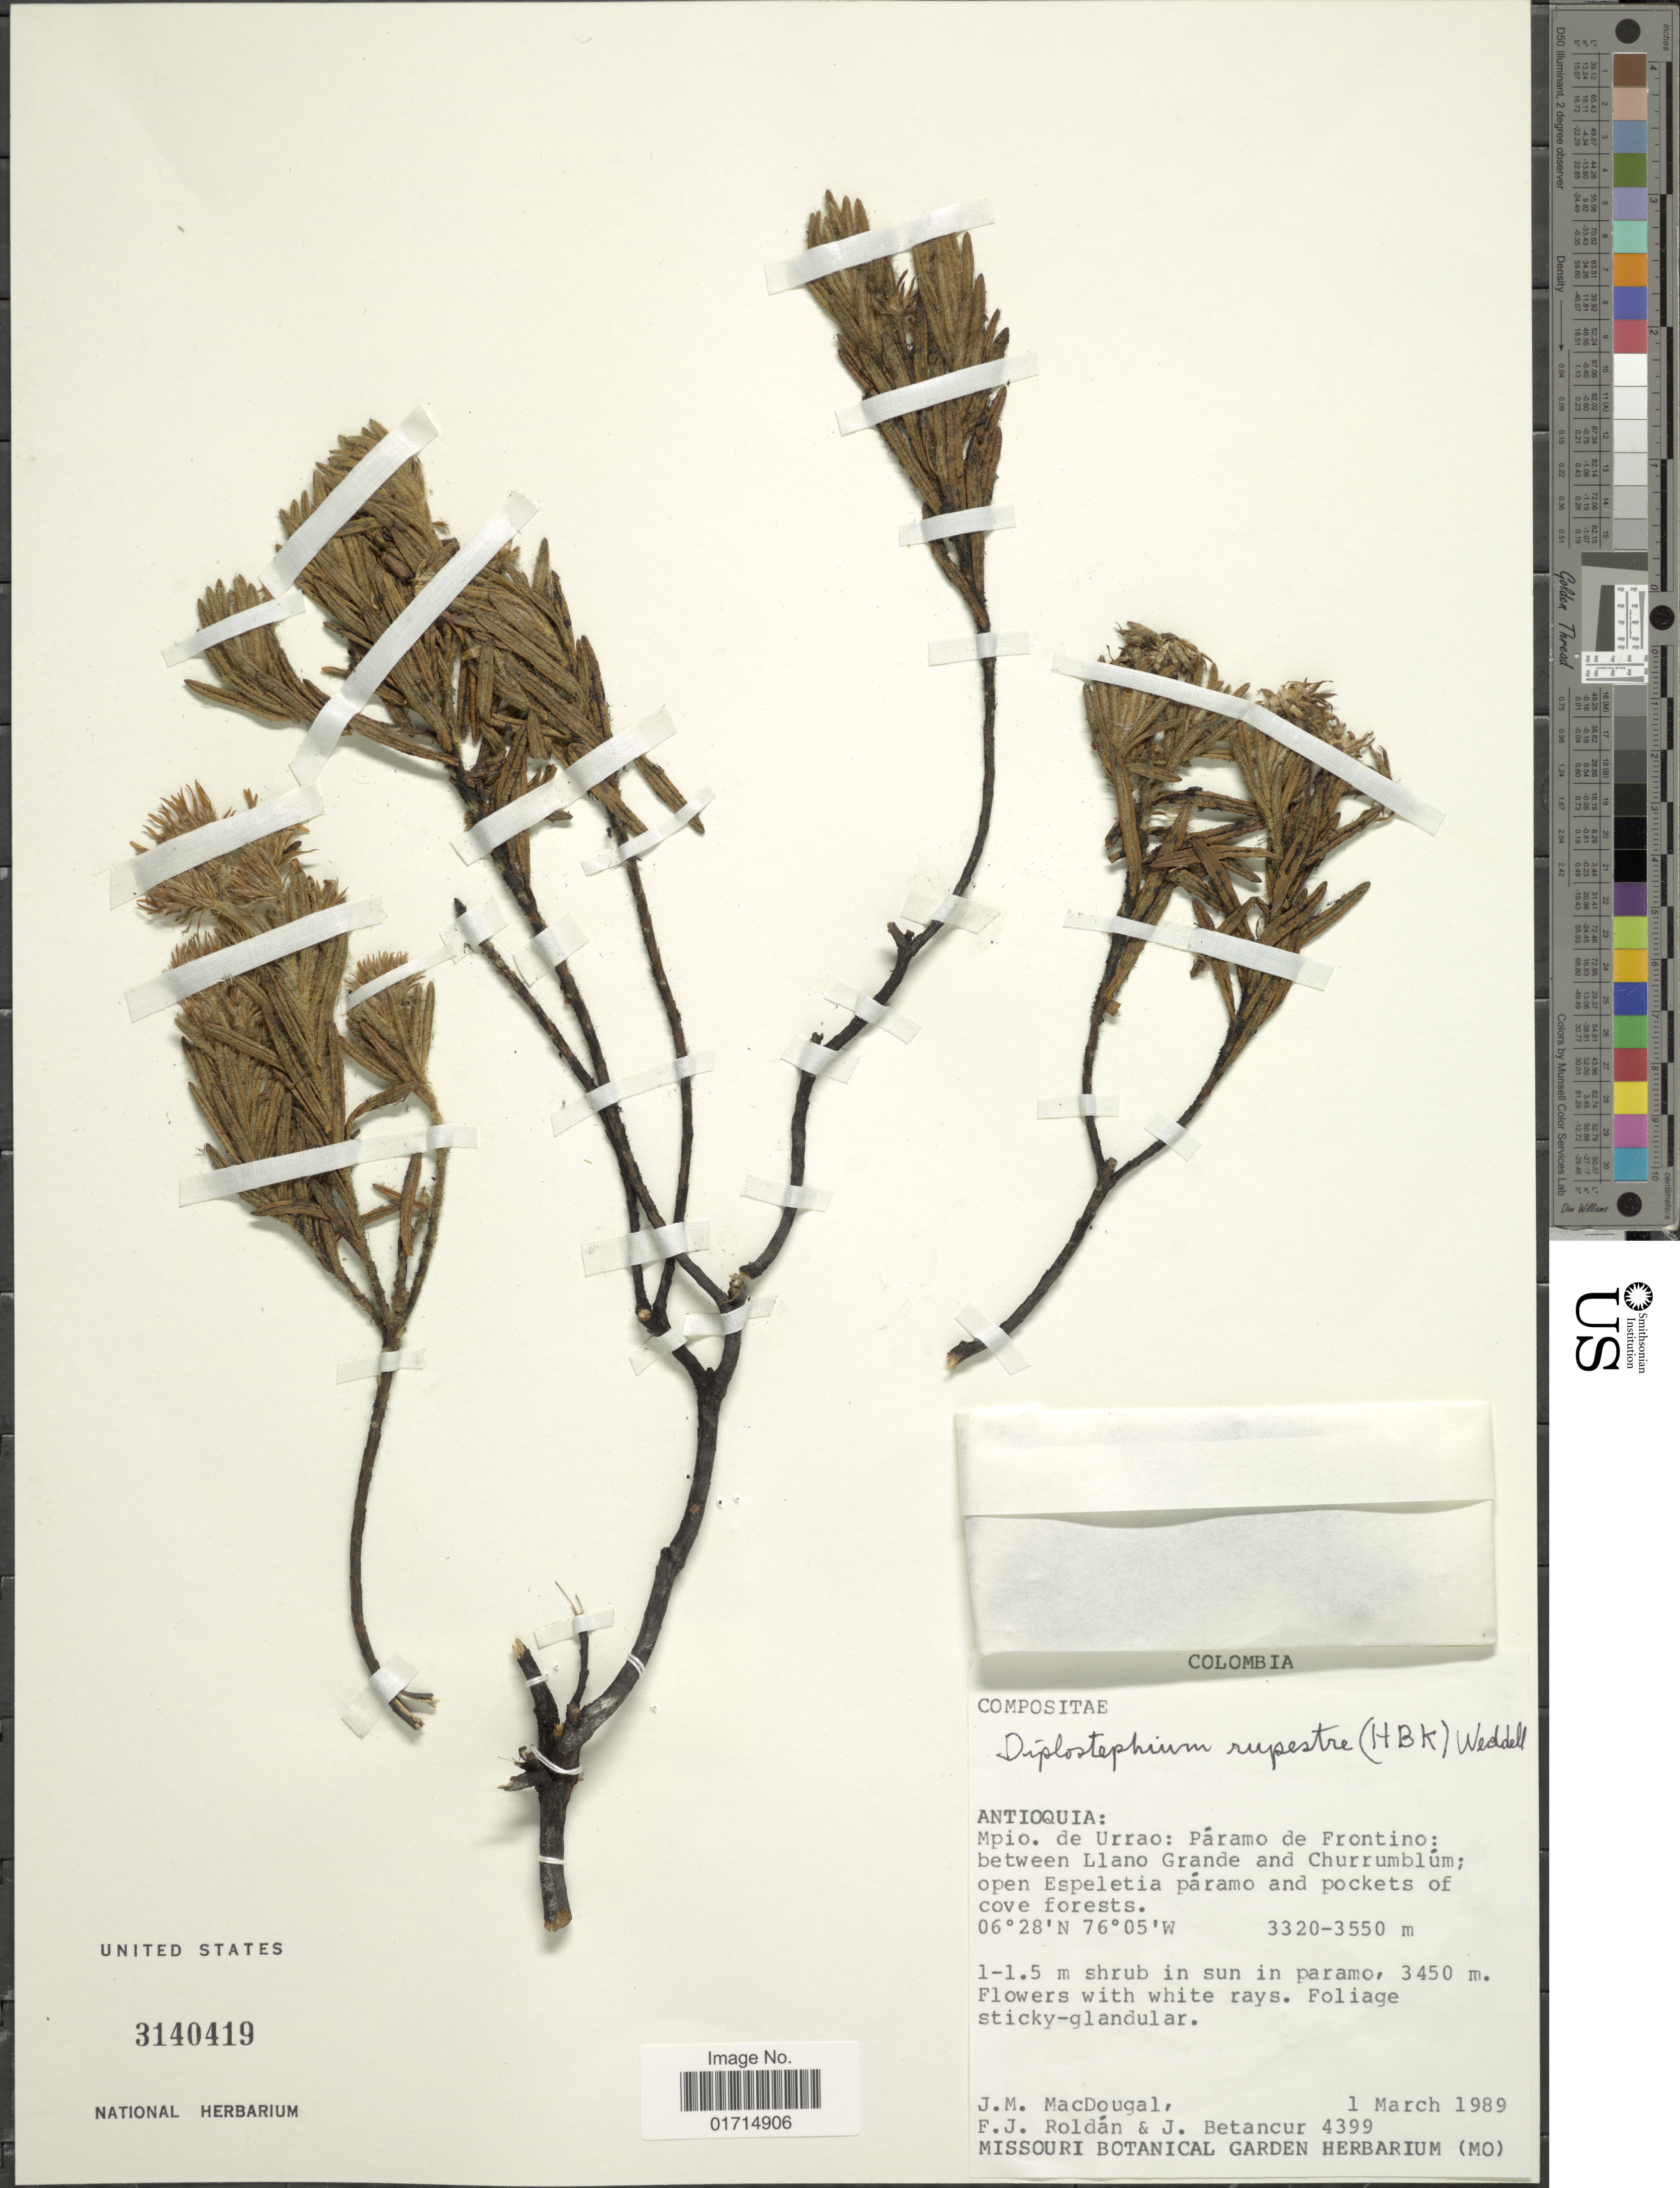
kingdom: Plantae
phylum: Tracheophyta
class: Magnoliopsida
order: Asterales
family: Asteraceae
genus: Diplostephium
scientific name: Diplostephium rupestre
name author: (Kunth) Wedd.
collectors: J. M. MacDougal, F. J. Roldán & J. Betancur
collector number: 4399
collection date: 1989-03-01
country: Colombia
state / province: Antioquia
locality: Antioquia. Mpio. de Urrao: Paramo de Frontino: between Llano Grande and Churrumblum; open Espeletia paramo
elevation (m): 3320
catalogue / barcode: US 3140419